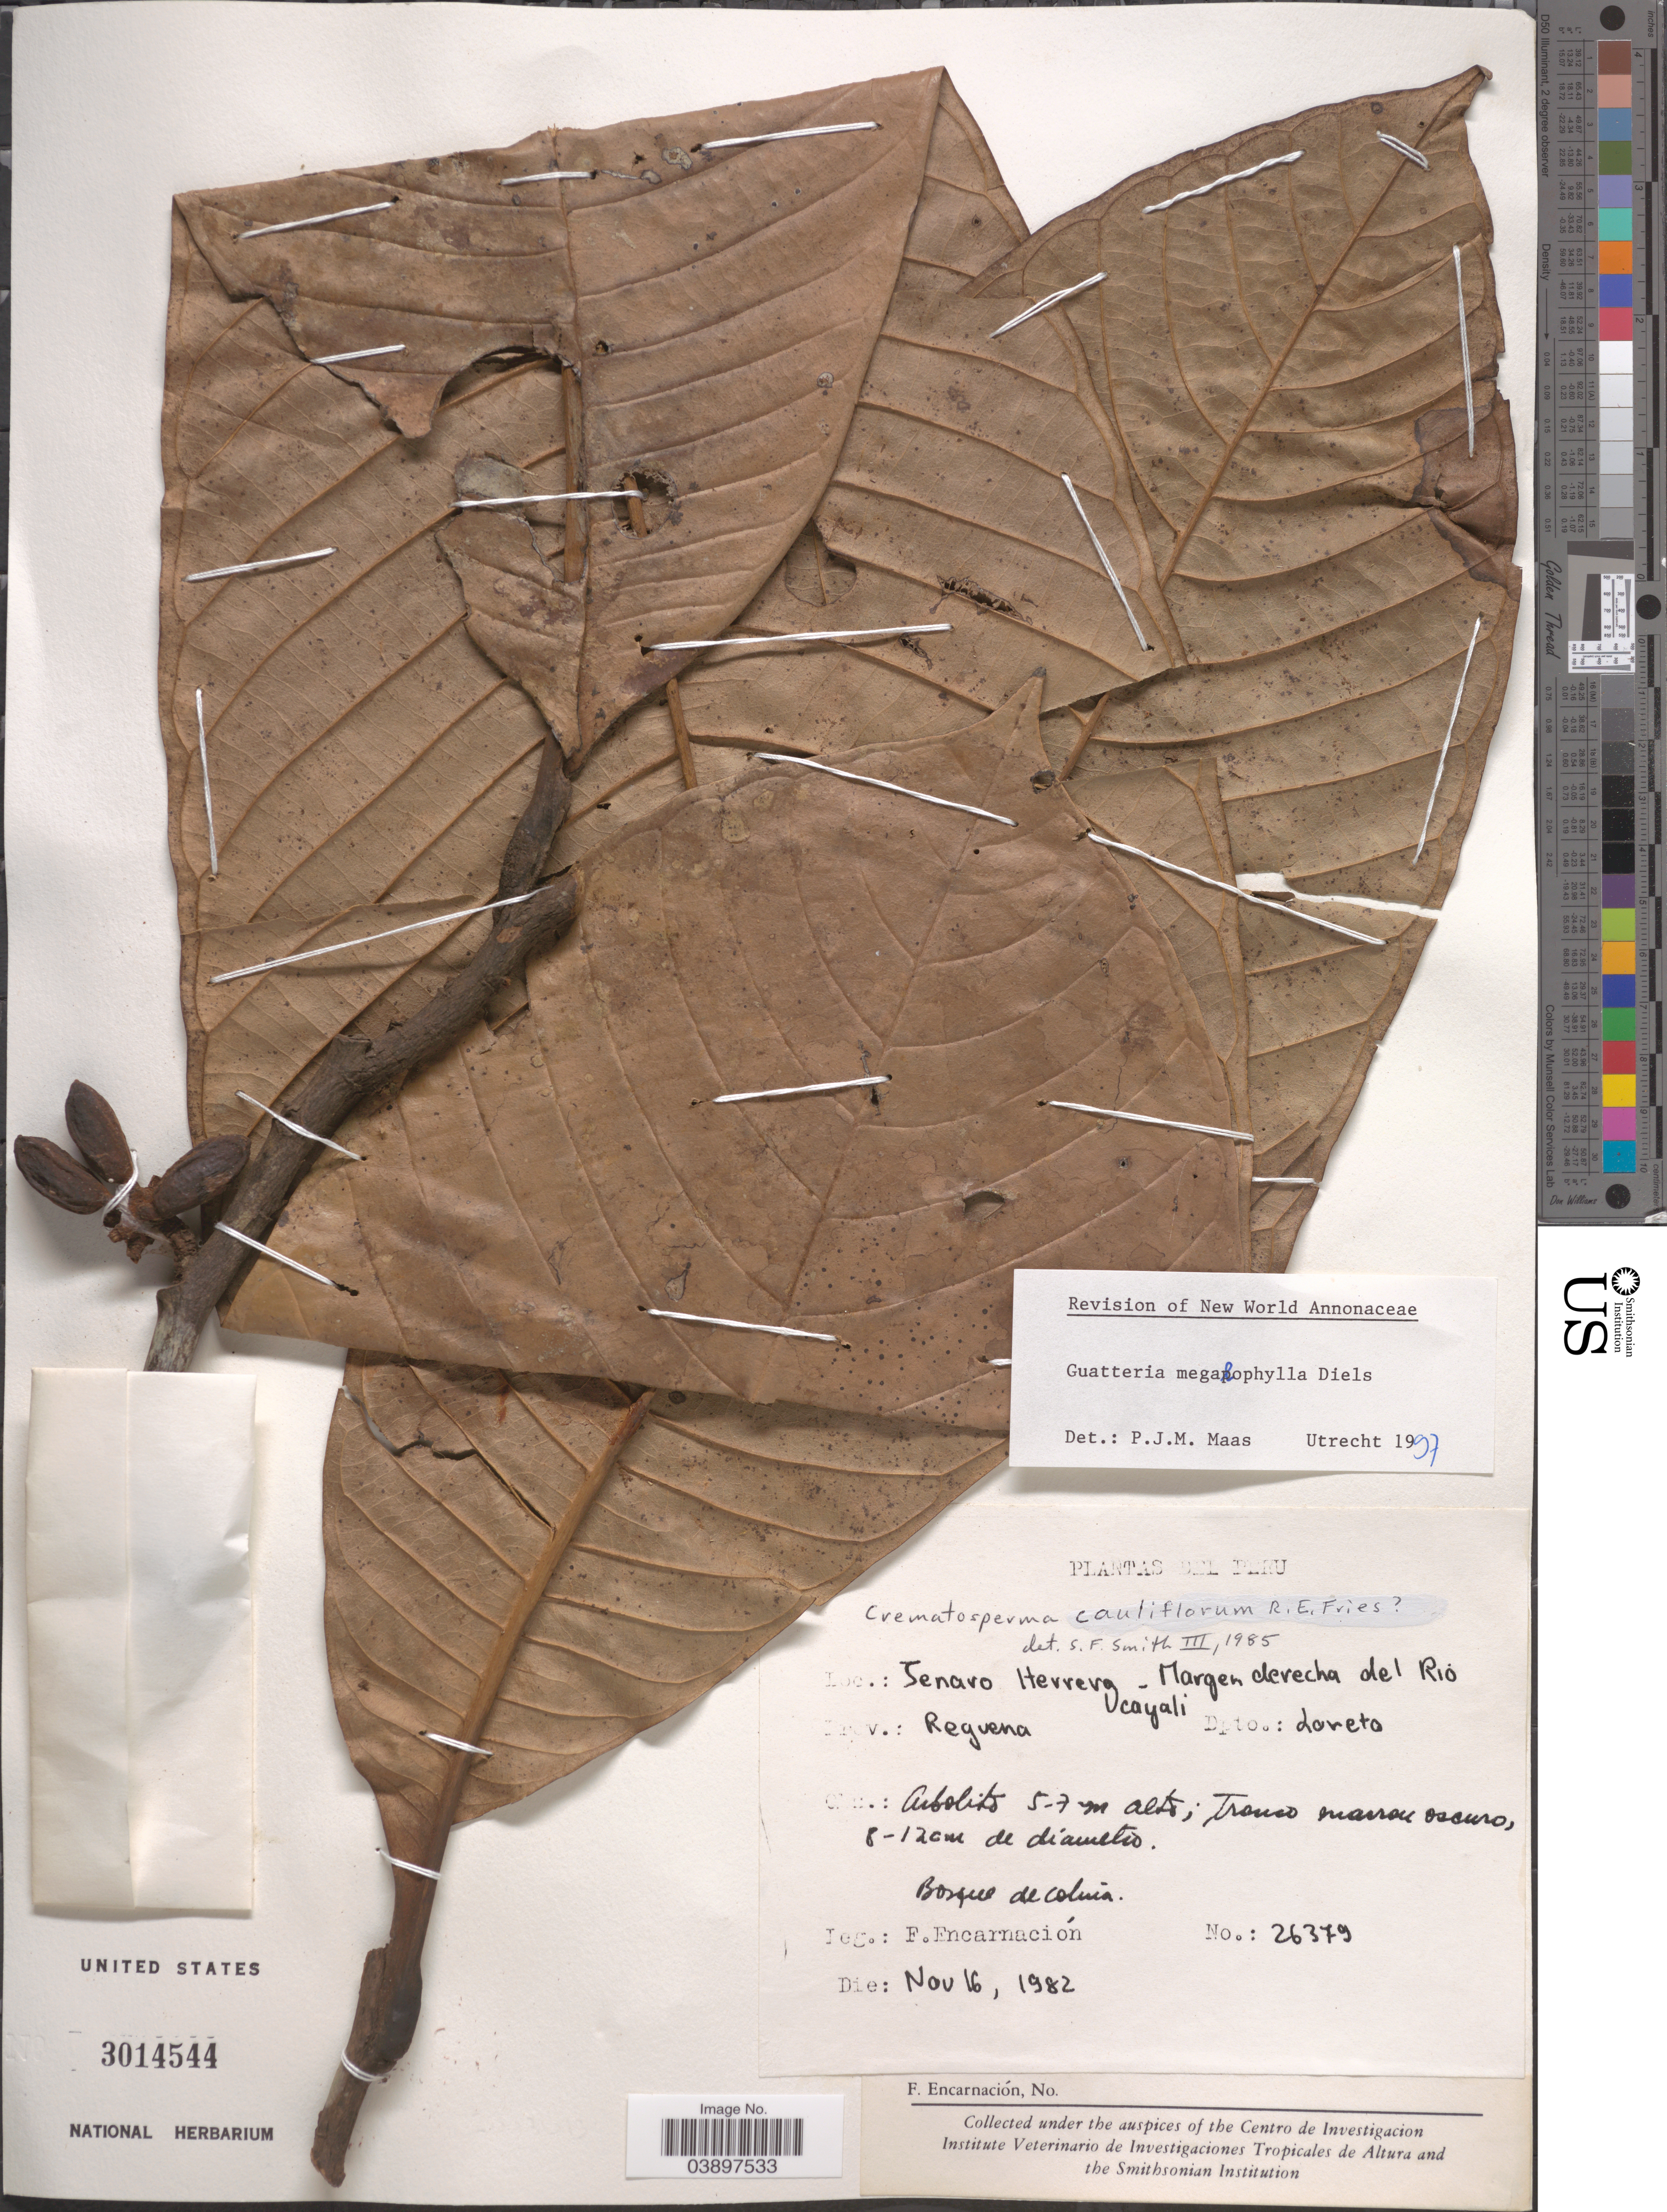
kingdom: Plantae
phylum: Tracheophyta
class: Magnoliopsida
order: Magnoliales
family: Annonaceae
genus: Guatteria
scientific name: Guatteria megalophylla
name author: Diels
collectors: F. Encarnación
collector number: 26379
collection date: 1982-11-16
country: Peru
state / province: Loreto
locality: Jenaro Herrera - Margen derecha del Rio Ucayali. Prov.: Requena. Dpto.: Loreto.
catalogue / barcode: US 3014544